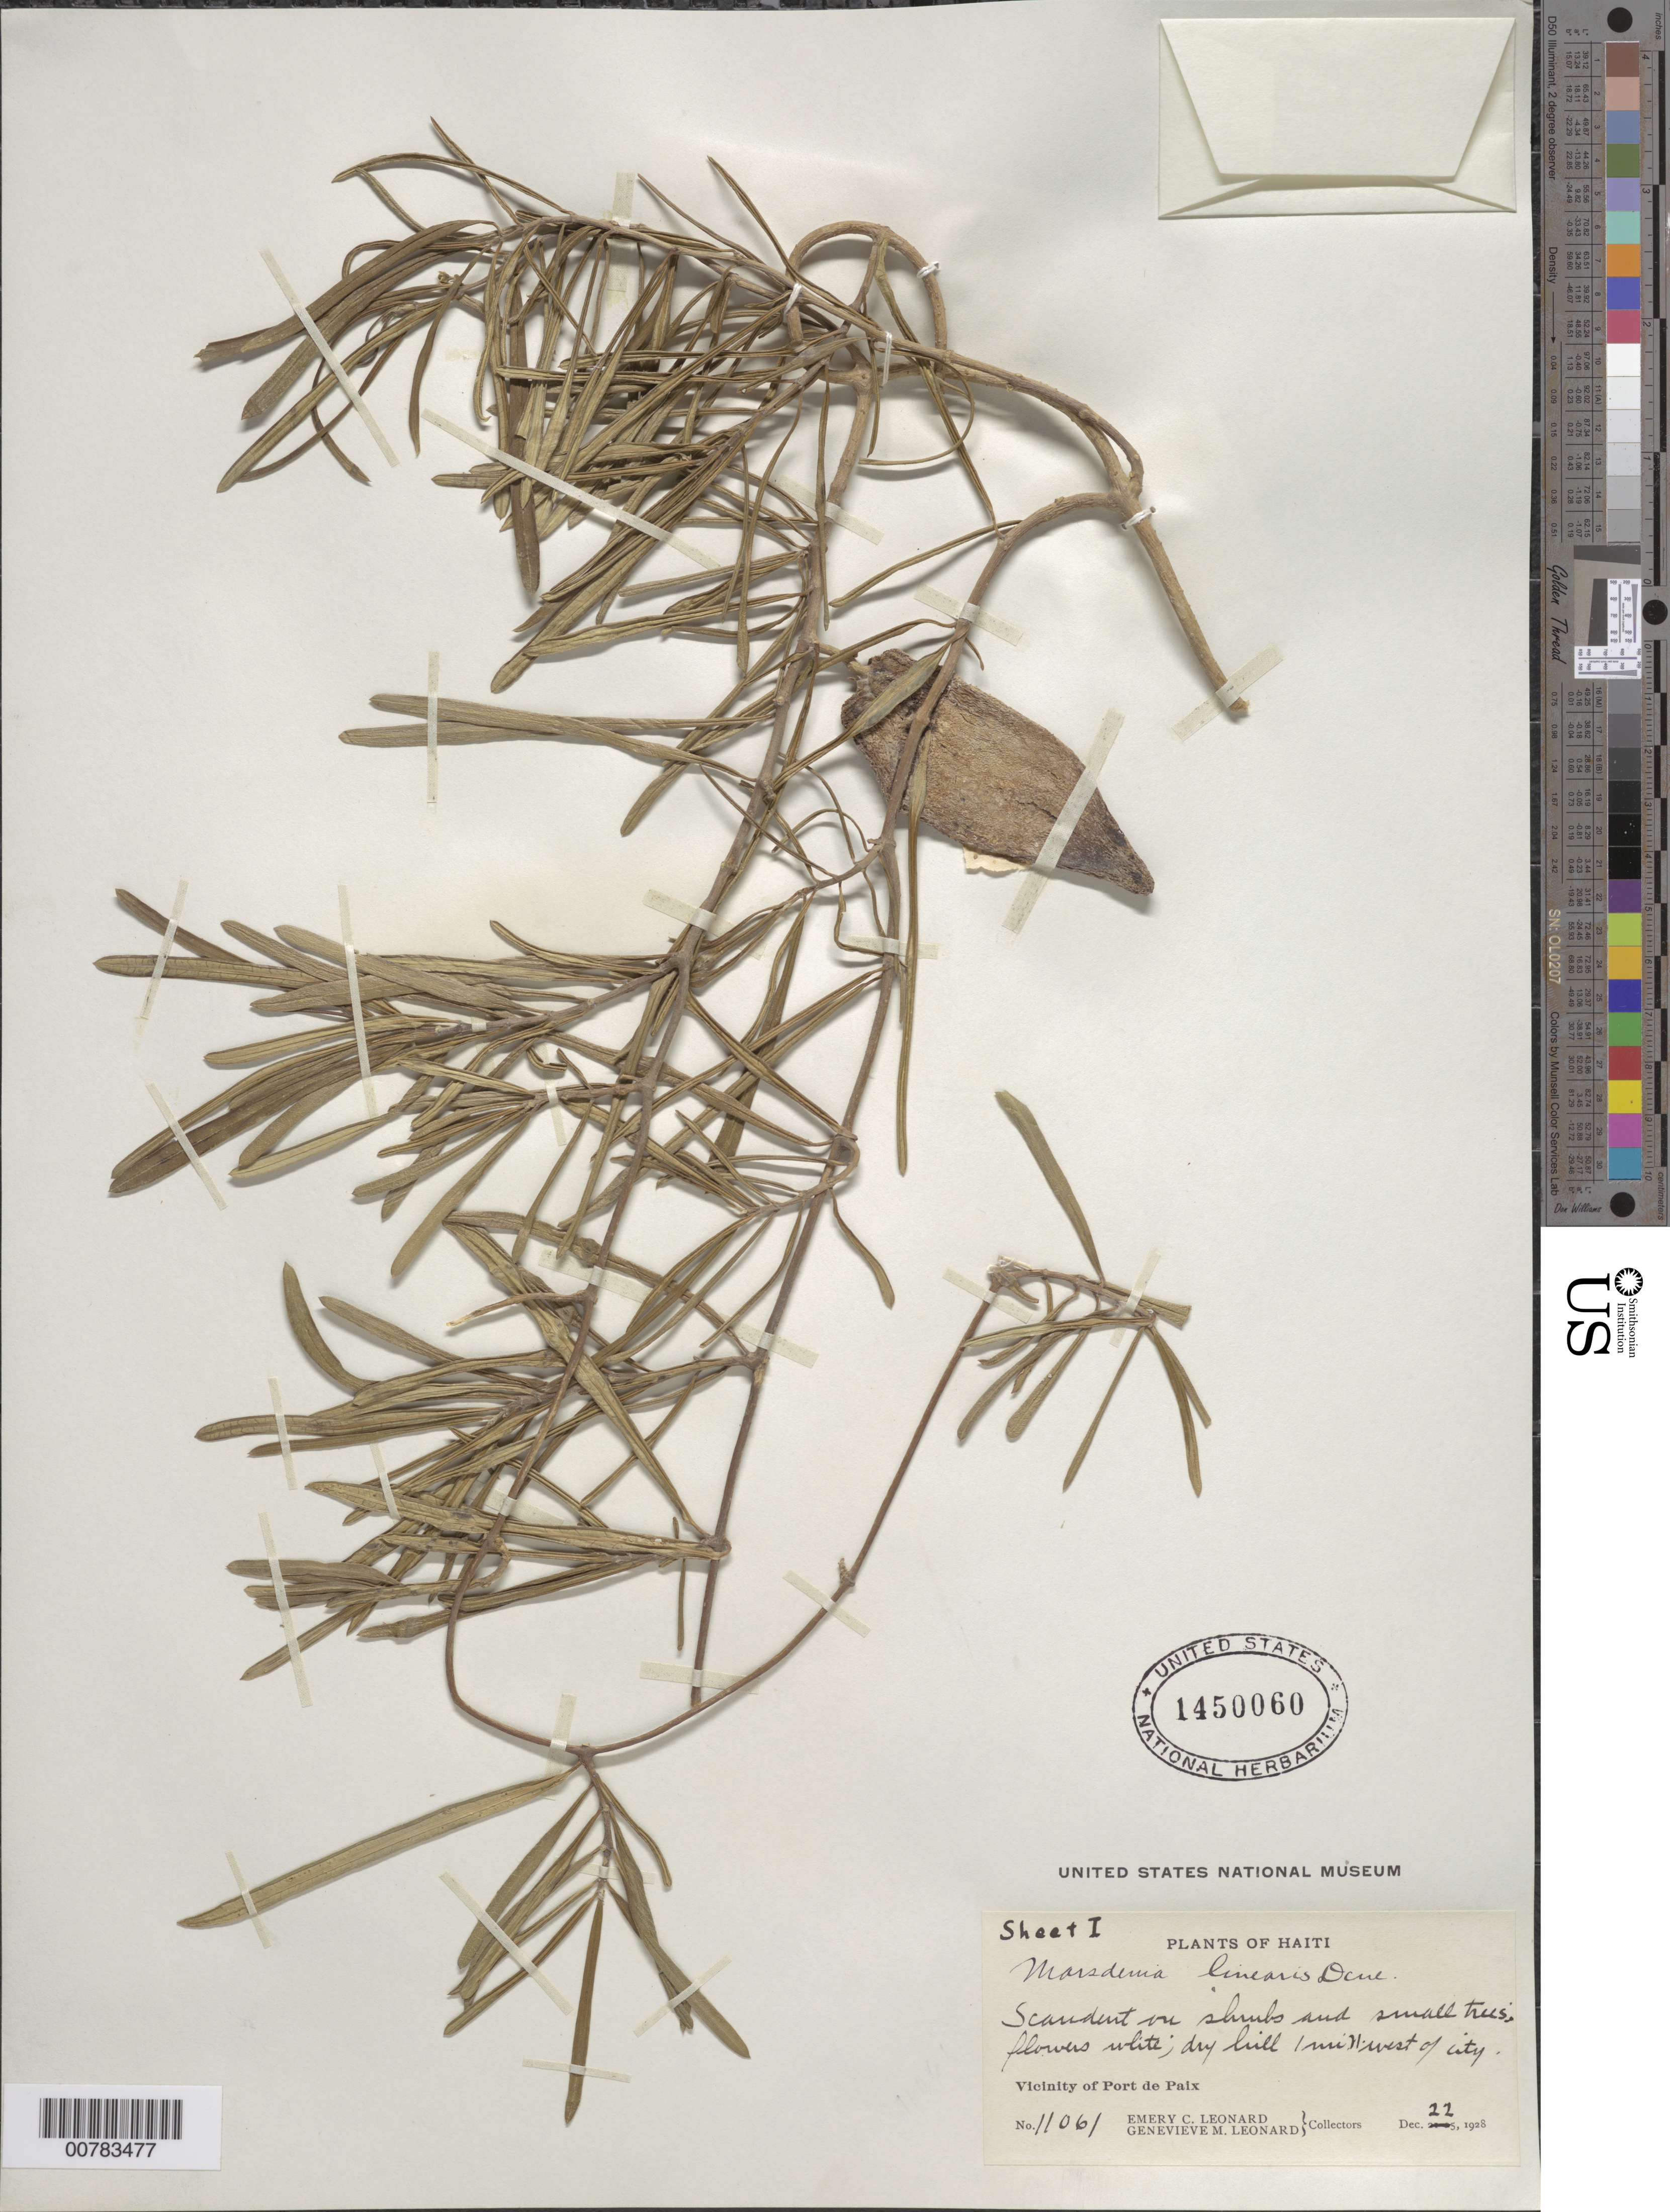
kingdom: Plantae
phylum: Tracheophyta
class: Magnoliopsida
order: Gentianales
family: Apocynaceae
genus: Marsdenia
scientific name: Marsdenia linearis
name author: Decne.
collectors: E. C. Leonard & G. M. Leonard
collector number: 11061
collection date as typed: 22 Dec 1928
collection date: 1928-12-22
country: Haiti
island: Hispaniola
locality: Vicinity of Port de Paix, west of city.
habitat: Dry hill.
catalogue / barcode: US 1450060